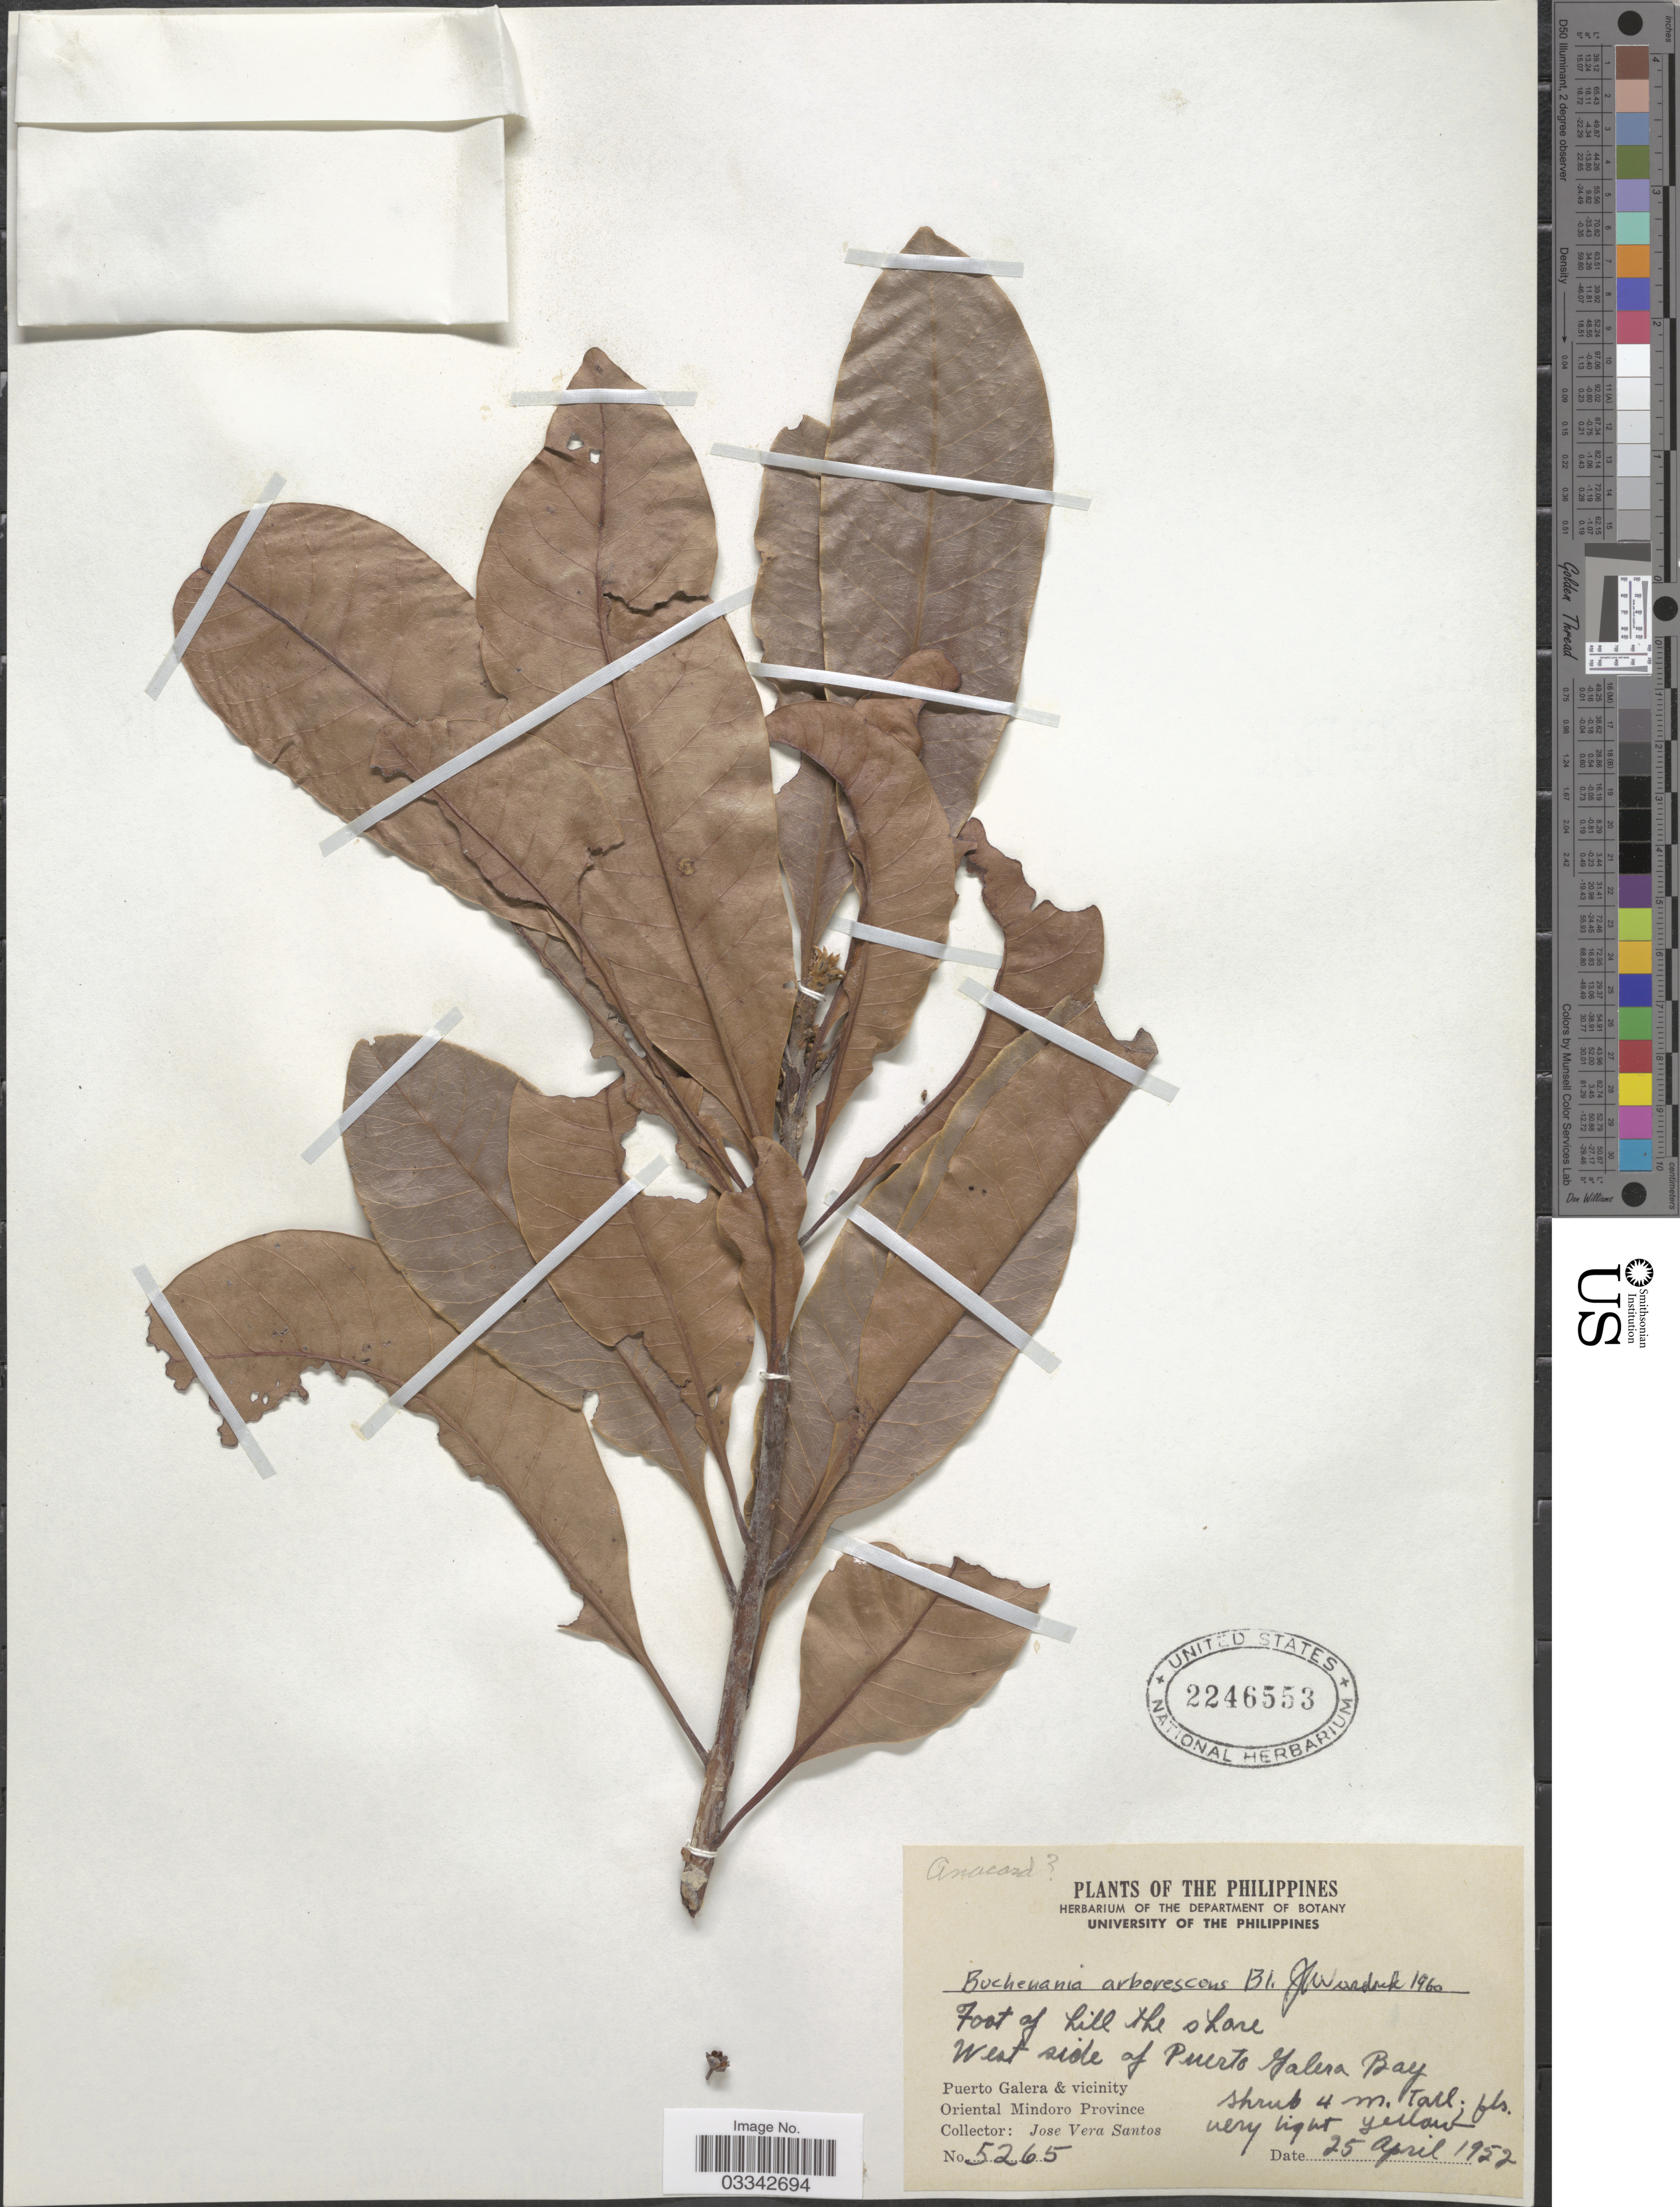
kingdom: Plantae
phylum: Tracheophyta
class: Magnoliopsida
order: Sapindales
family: Anacardiaceae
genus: Buchanania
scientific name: Buchanania arborescens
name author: (Blume) Blume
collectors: J. Santos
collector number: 5265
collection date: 1952-04-25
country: Philippines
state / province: Mimaropa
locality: Foot at hill the shore. West side of Puerto Galera Bay. Puerto Galera & vicinity. Oriental Mindoro Province.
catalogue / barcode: US 2246553